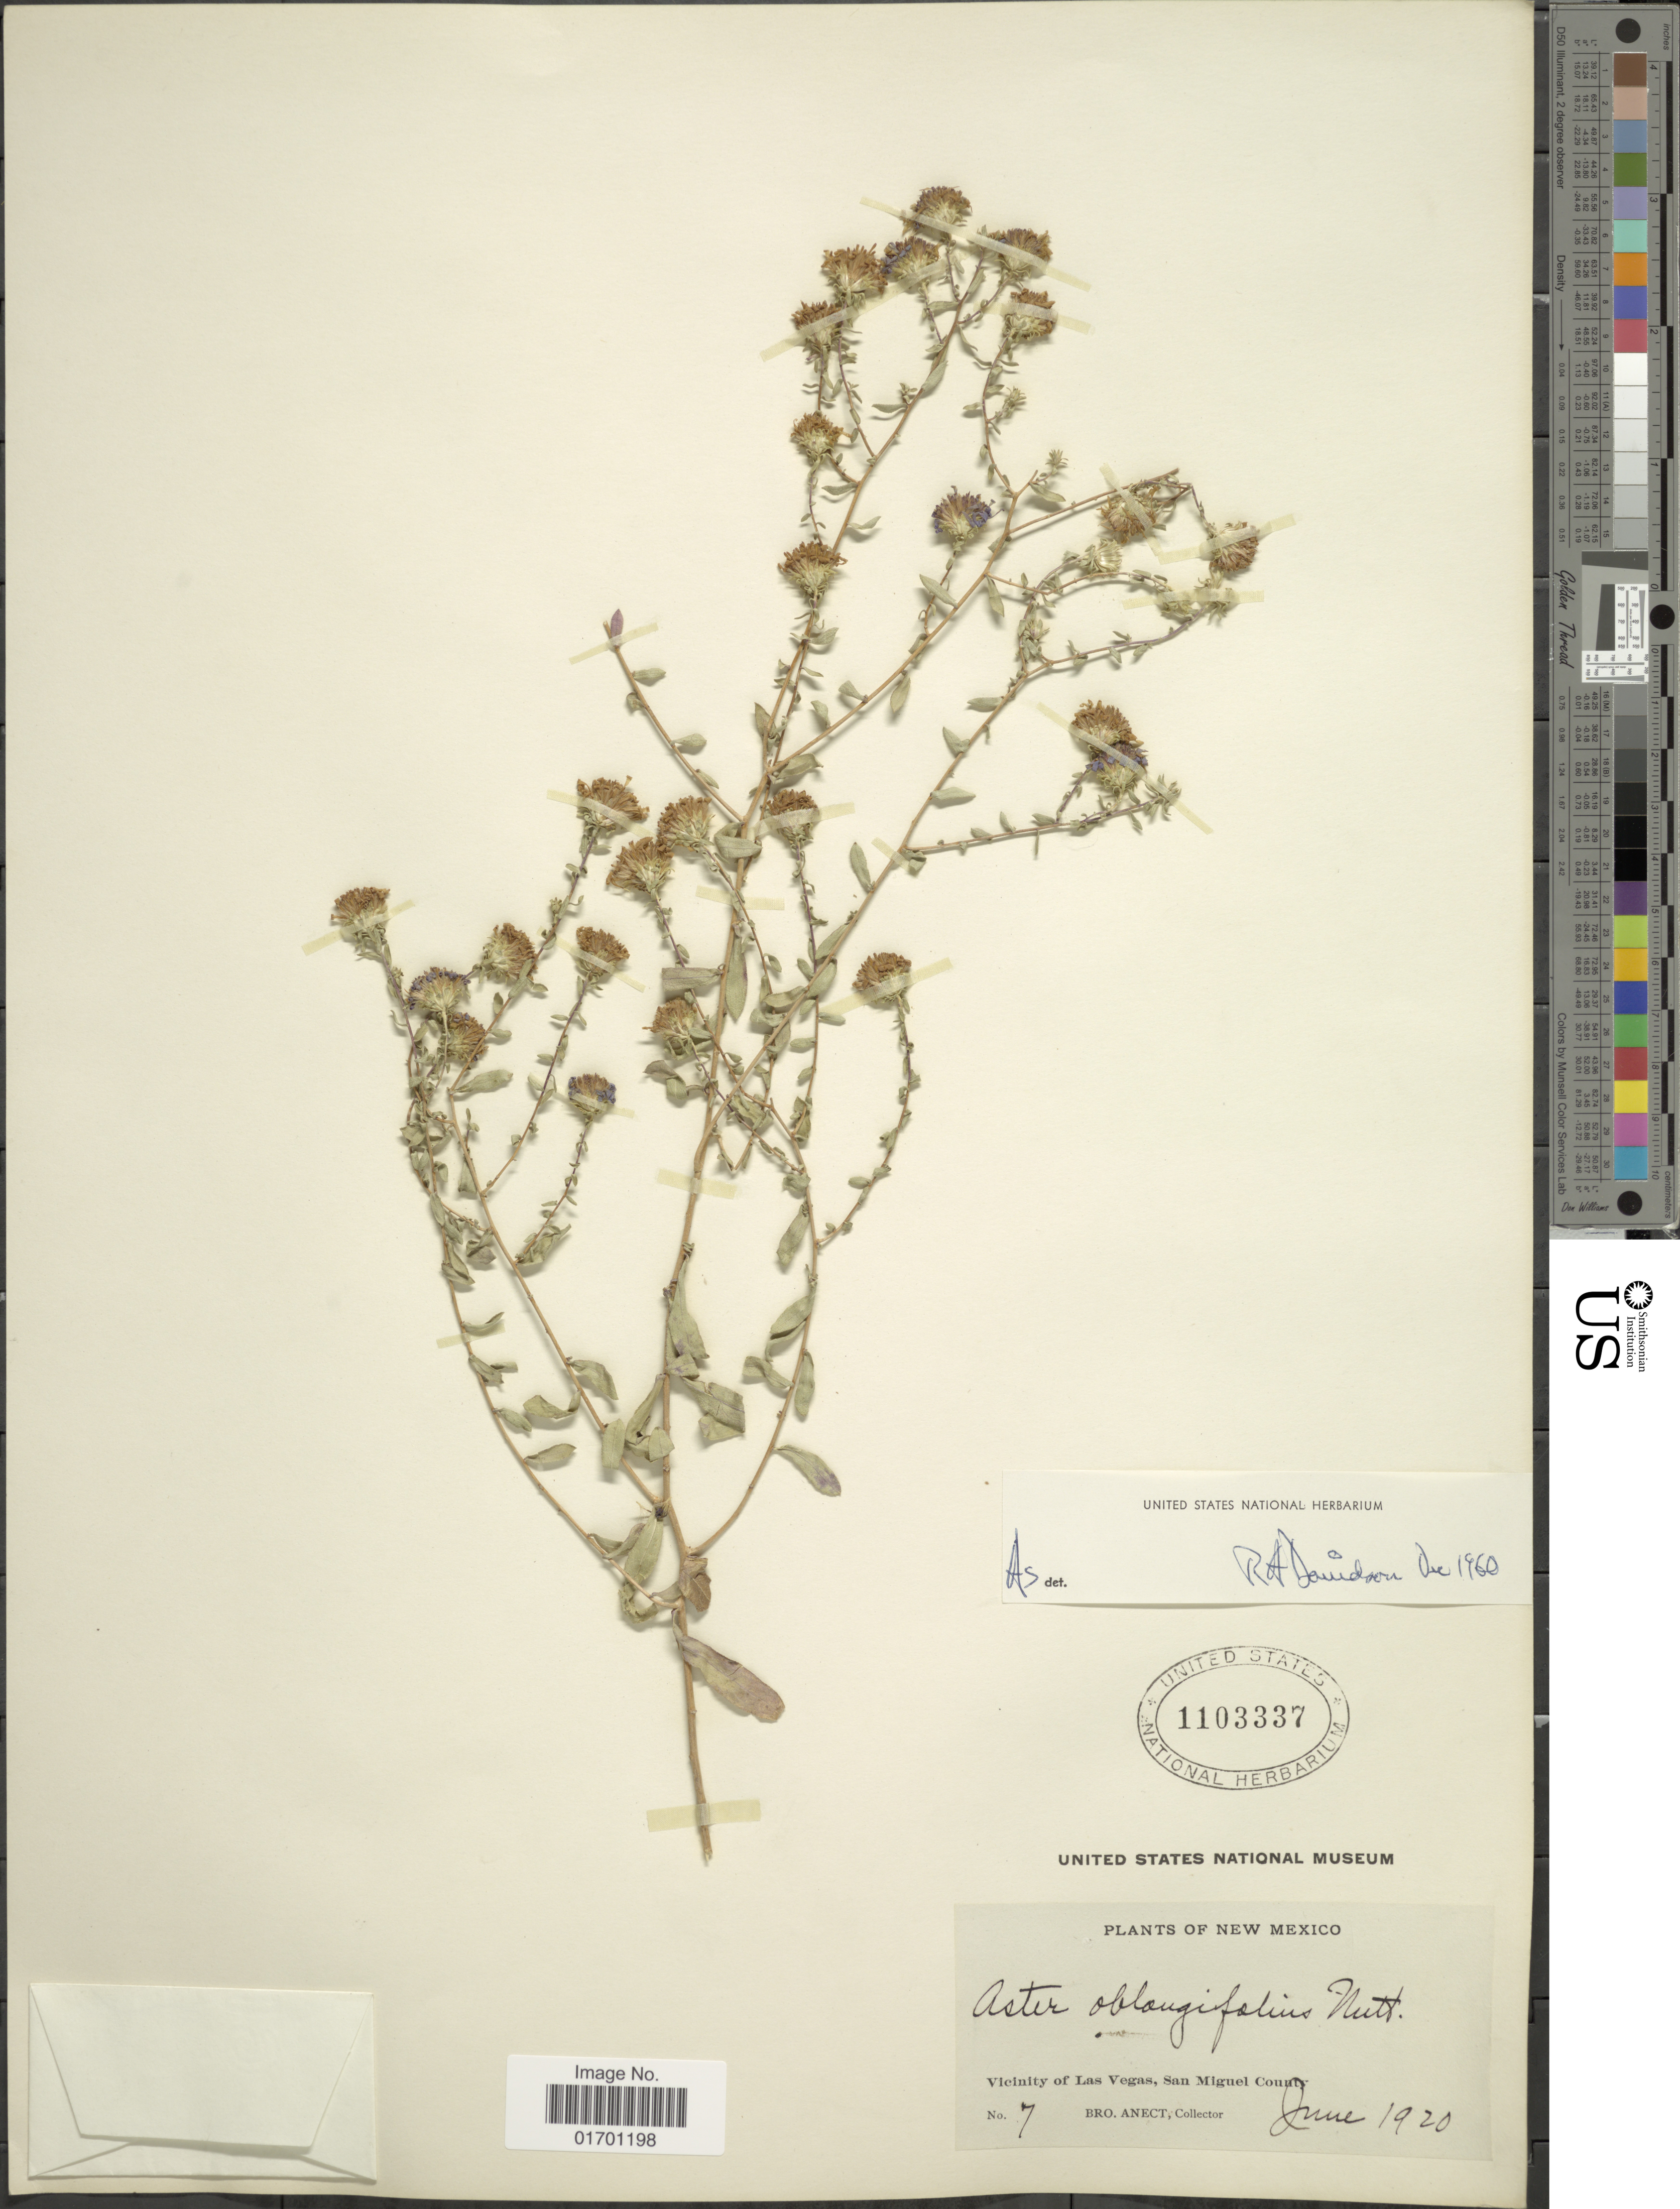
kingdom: Plantae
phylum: Tracheophyta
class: Magnoliopsida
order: Asterales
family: Asteraceae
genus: Symphyotrichum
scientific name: Symphyotrichum oblongifolium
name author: (Nutt.) G.L. Nesom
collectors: B. Anect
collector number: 7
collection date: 1920-06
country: United States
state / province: New Mexico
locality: Vicinity of Las Vegas, San Miguel County.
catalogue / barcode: US 1103337